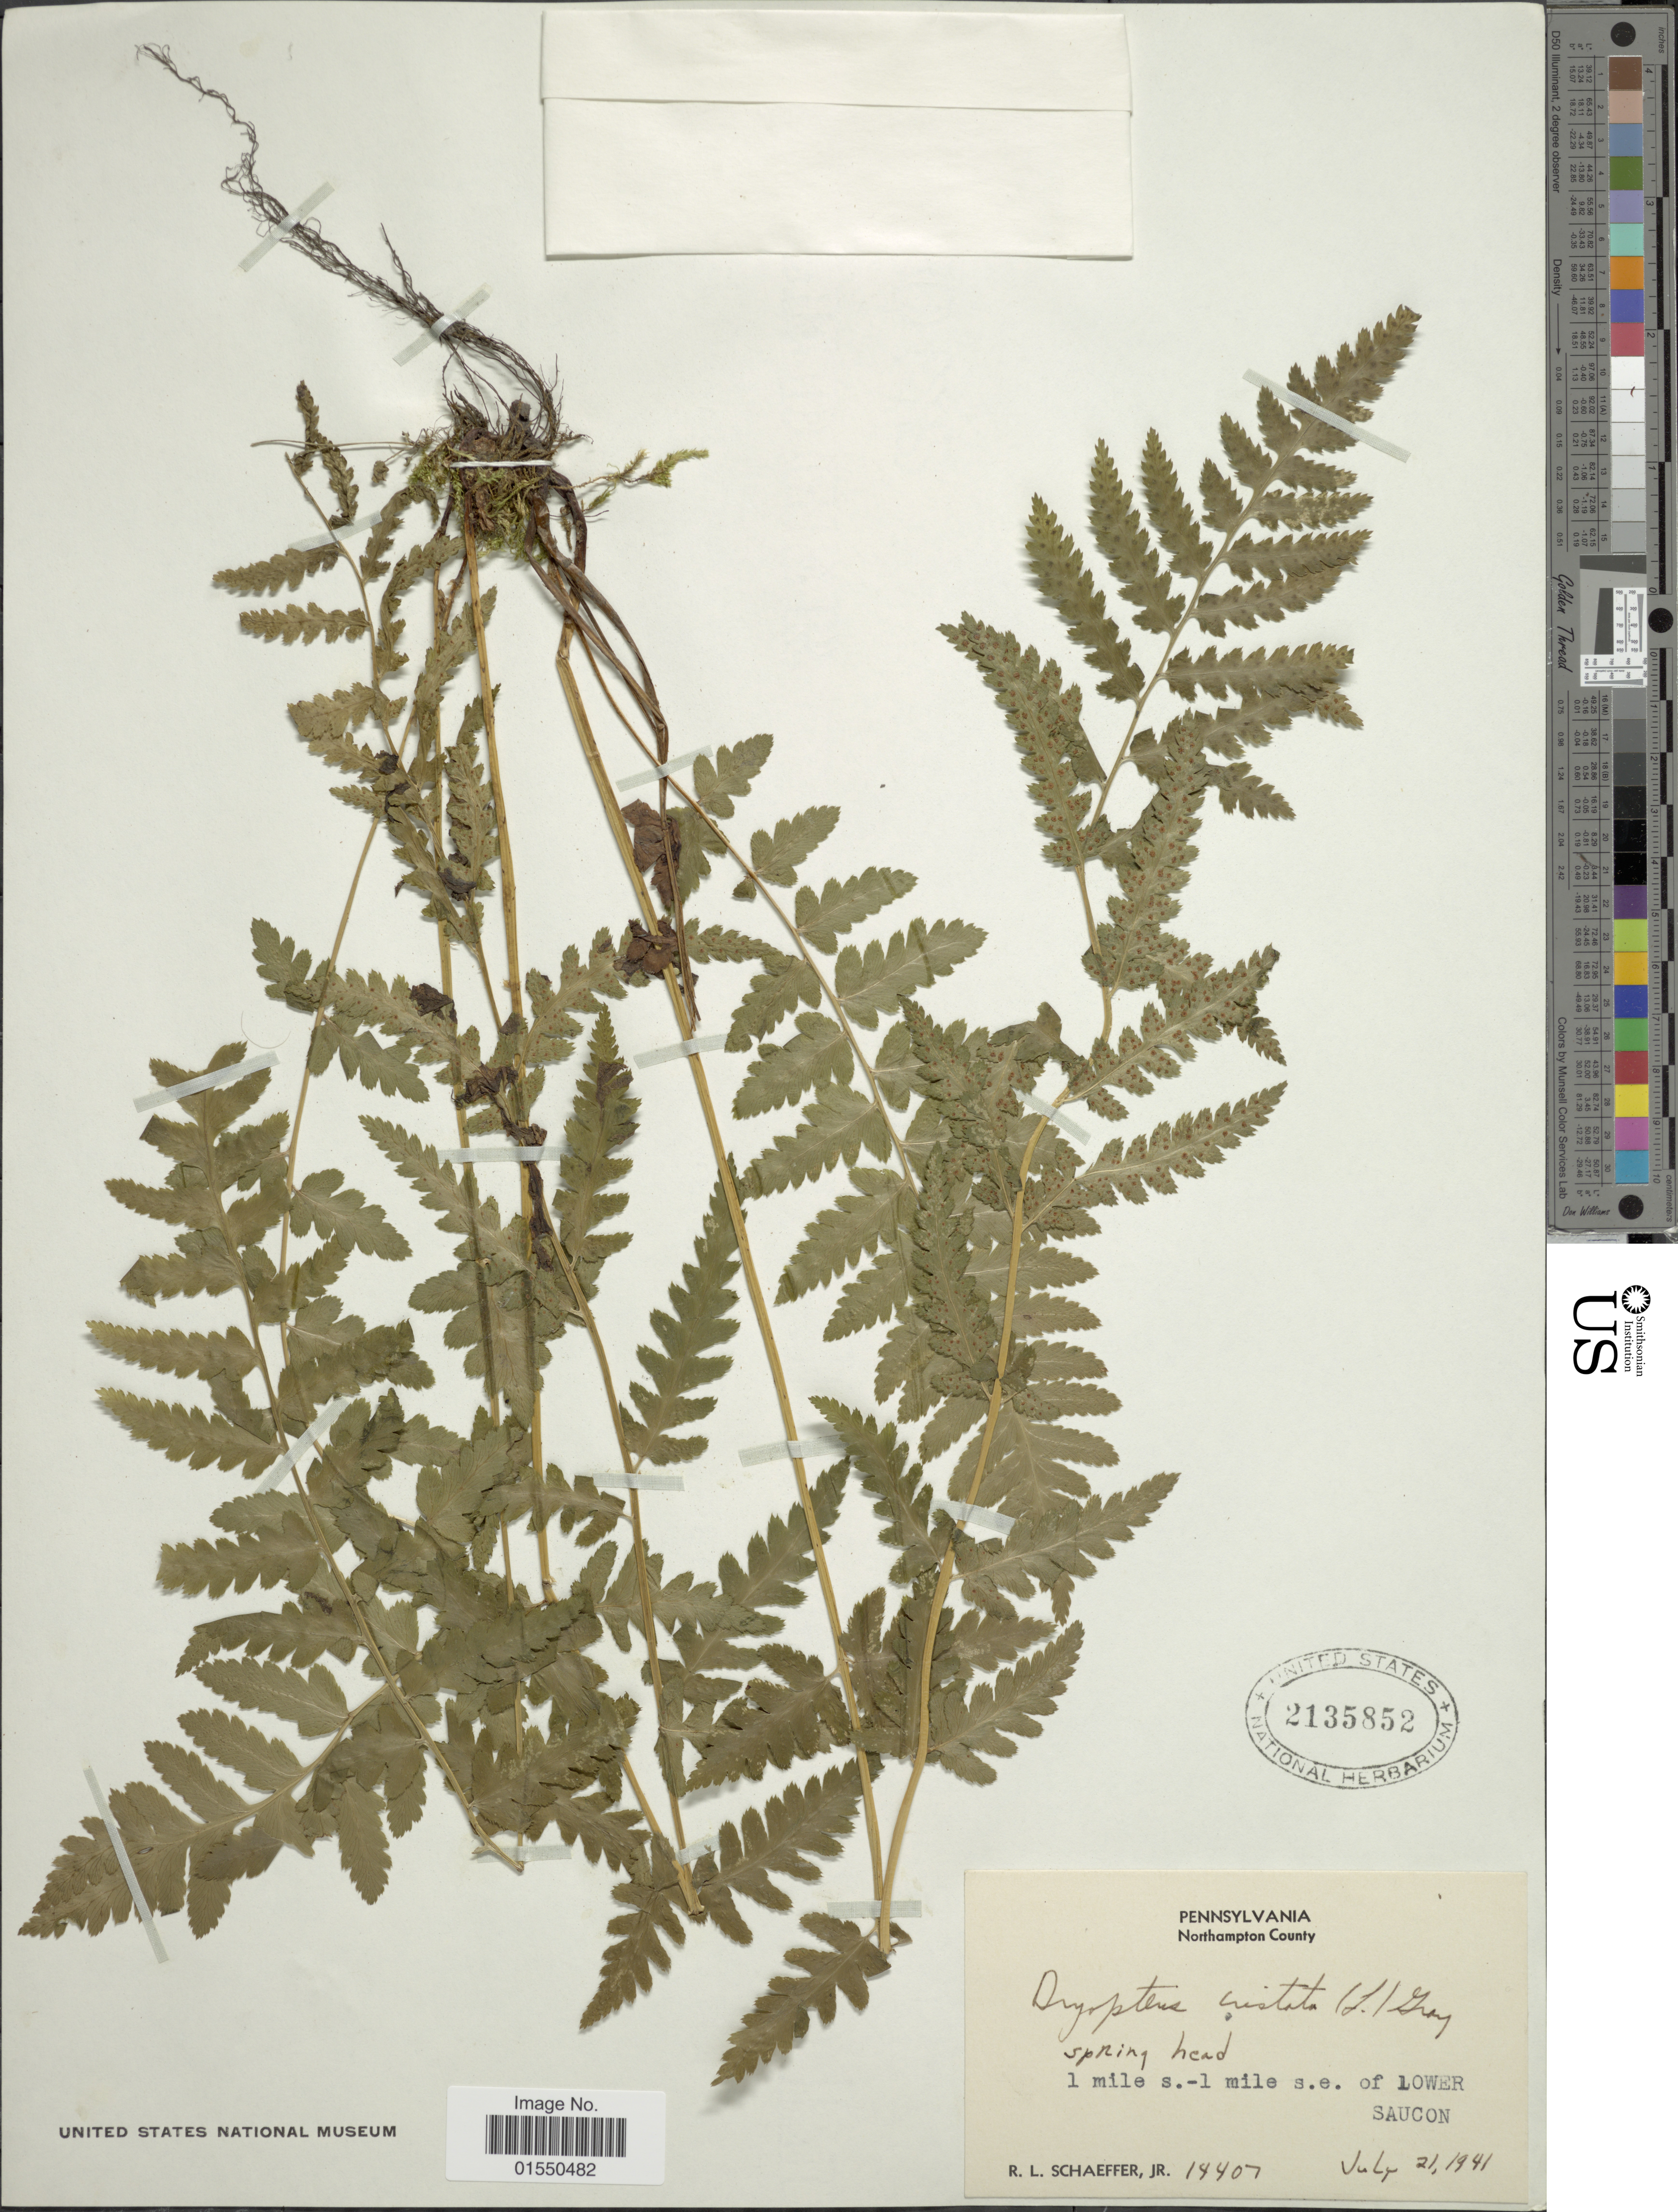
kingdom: Plantae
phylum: Tracheophyta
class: Polypodiopsida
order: Polypodiales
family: Dryopteridaceae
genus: Dryopteris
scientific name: Dryopteris cristata var. spinulosa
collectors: R. Schaeffer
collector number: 14407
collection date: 1941-07-21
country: United States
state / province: Pennsylvania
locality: Northampton County, Spring head, 1 mile s. - 1 mile s.e. of lower Saucon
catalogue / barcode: US 2135852